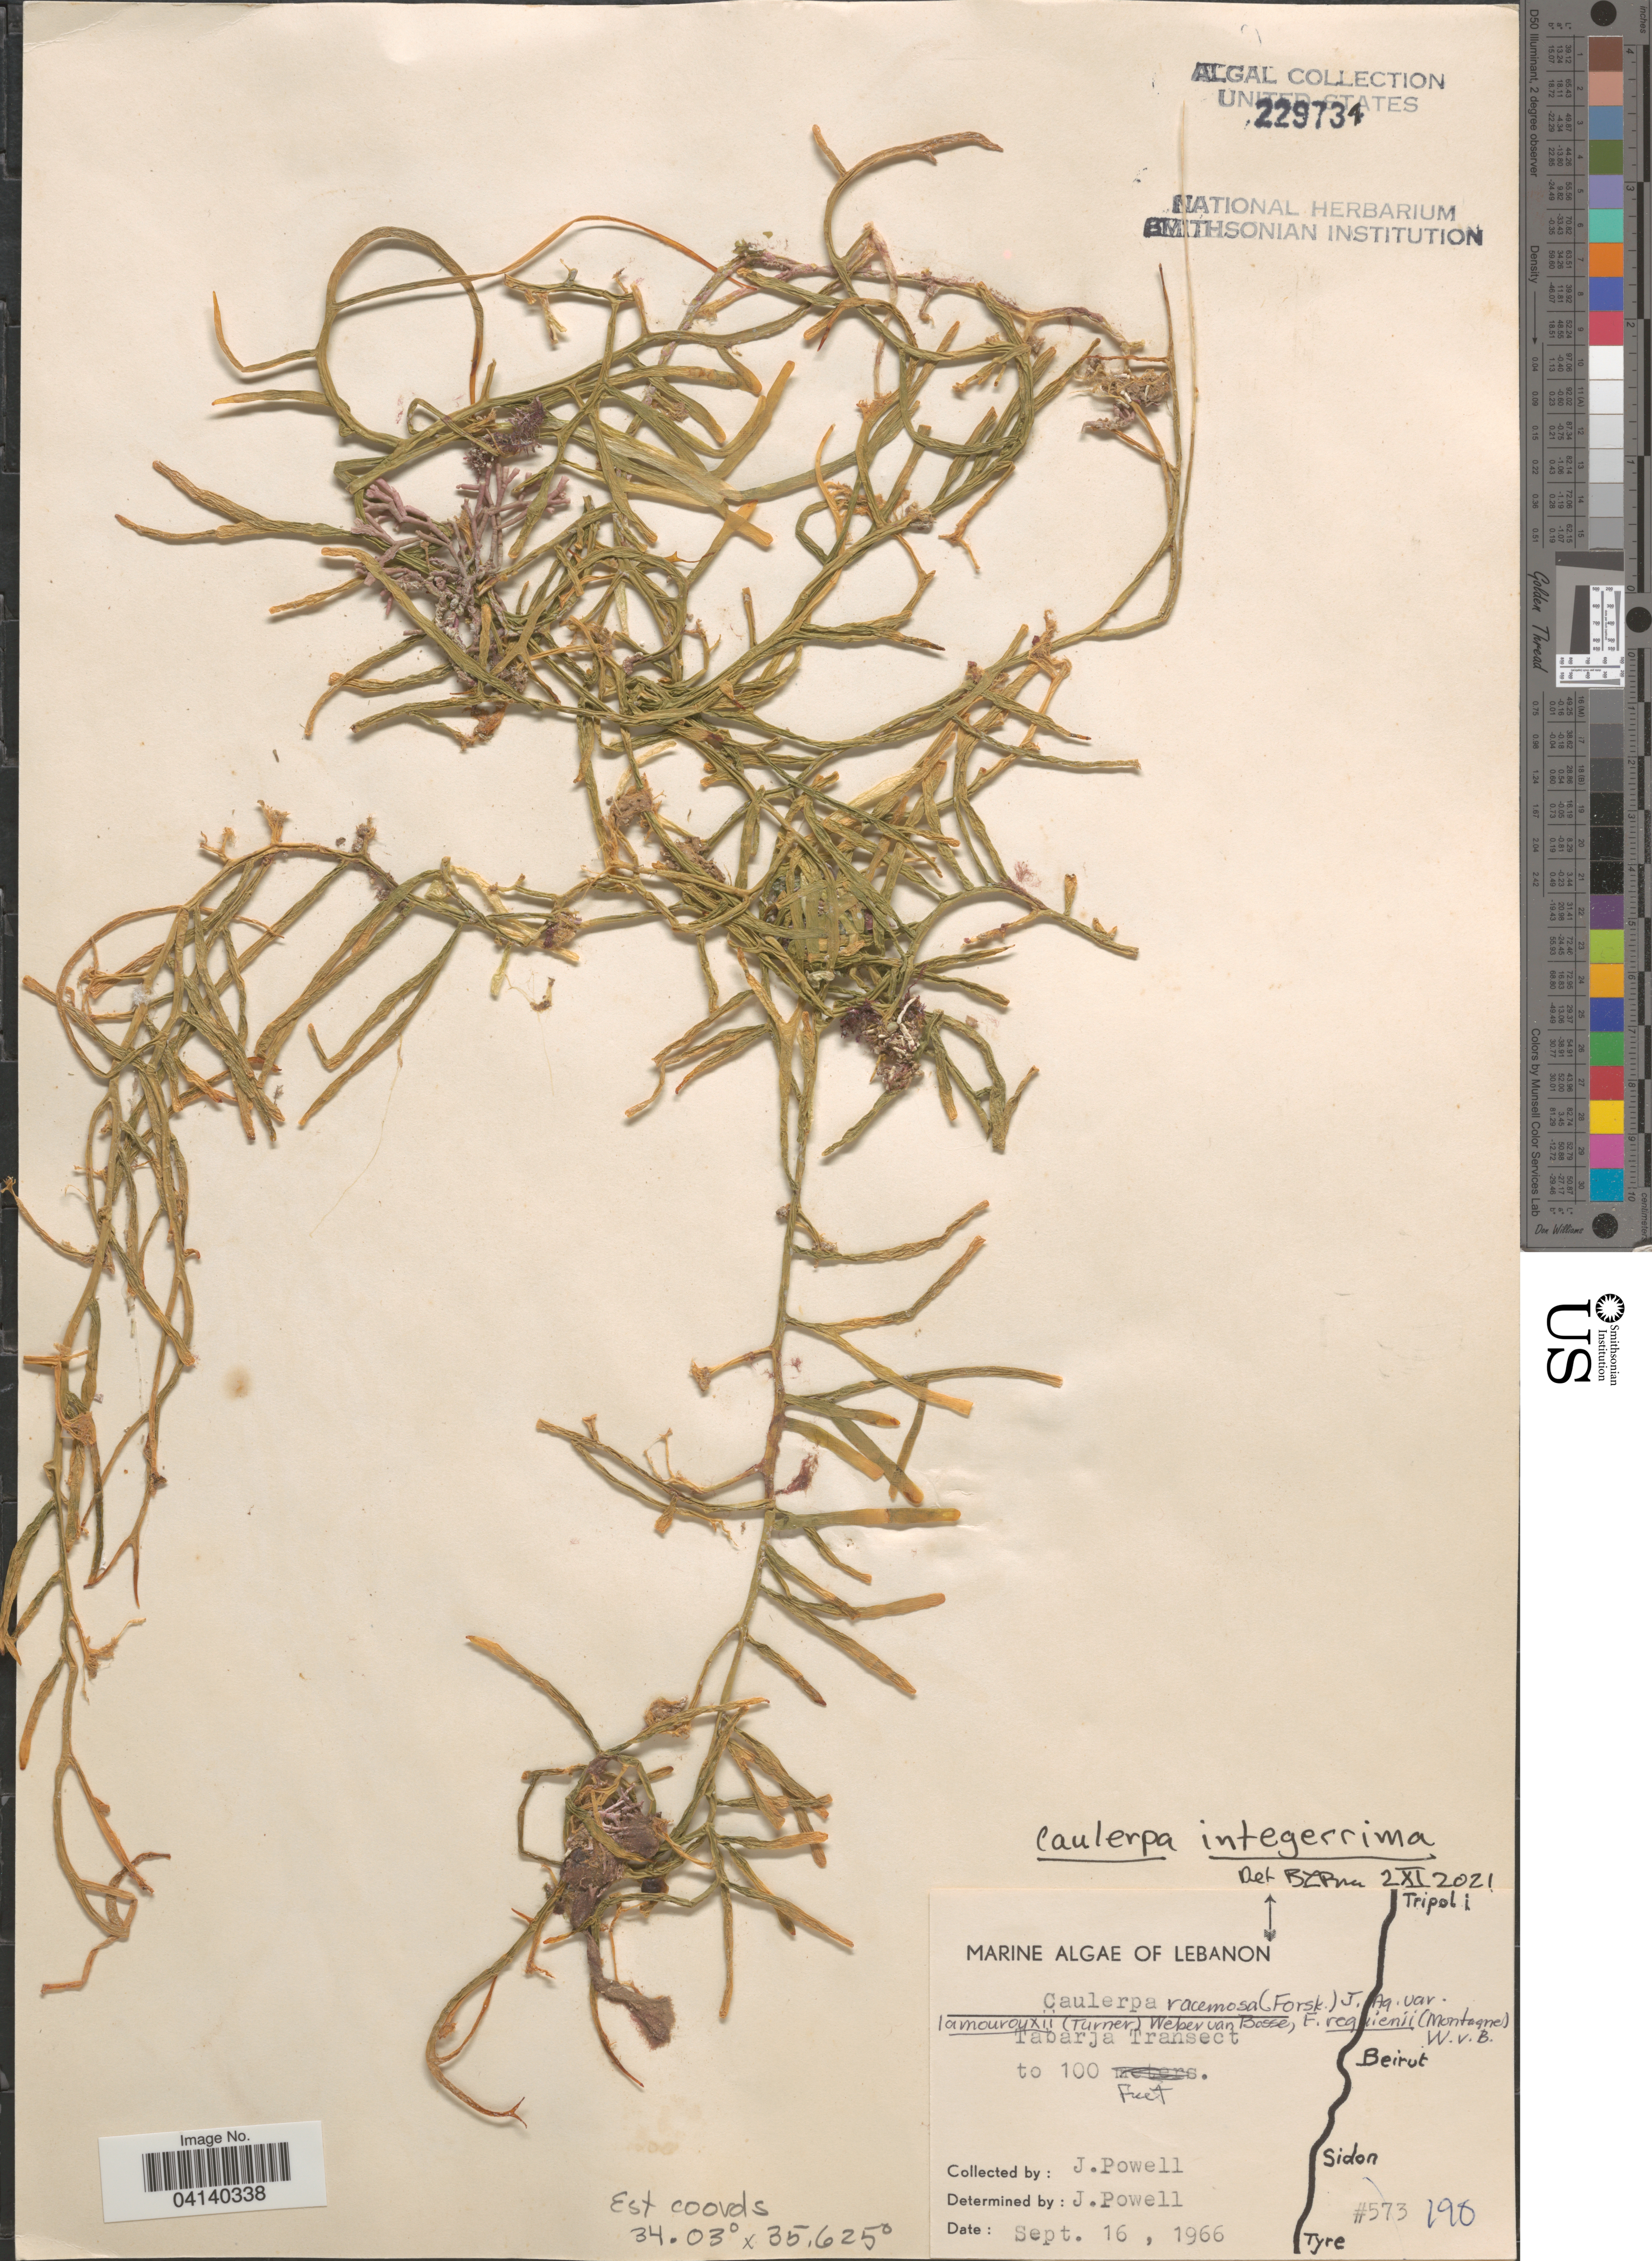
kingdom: Plantae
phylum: Chlorophyta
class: Ulvophyceae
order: Bryopsidales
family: Caulerpaceae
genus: Caulerpa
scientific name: Caulerpa integerrima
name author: (Zanardini) M.J. Wynne et al.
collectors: J. Powell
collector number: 573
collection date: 1966-09-16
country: Lebanon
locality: Tabarja Transect.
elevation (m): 30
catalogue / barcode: US 229734